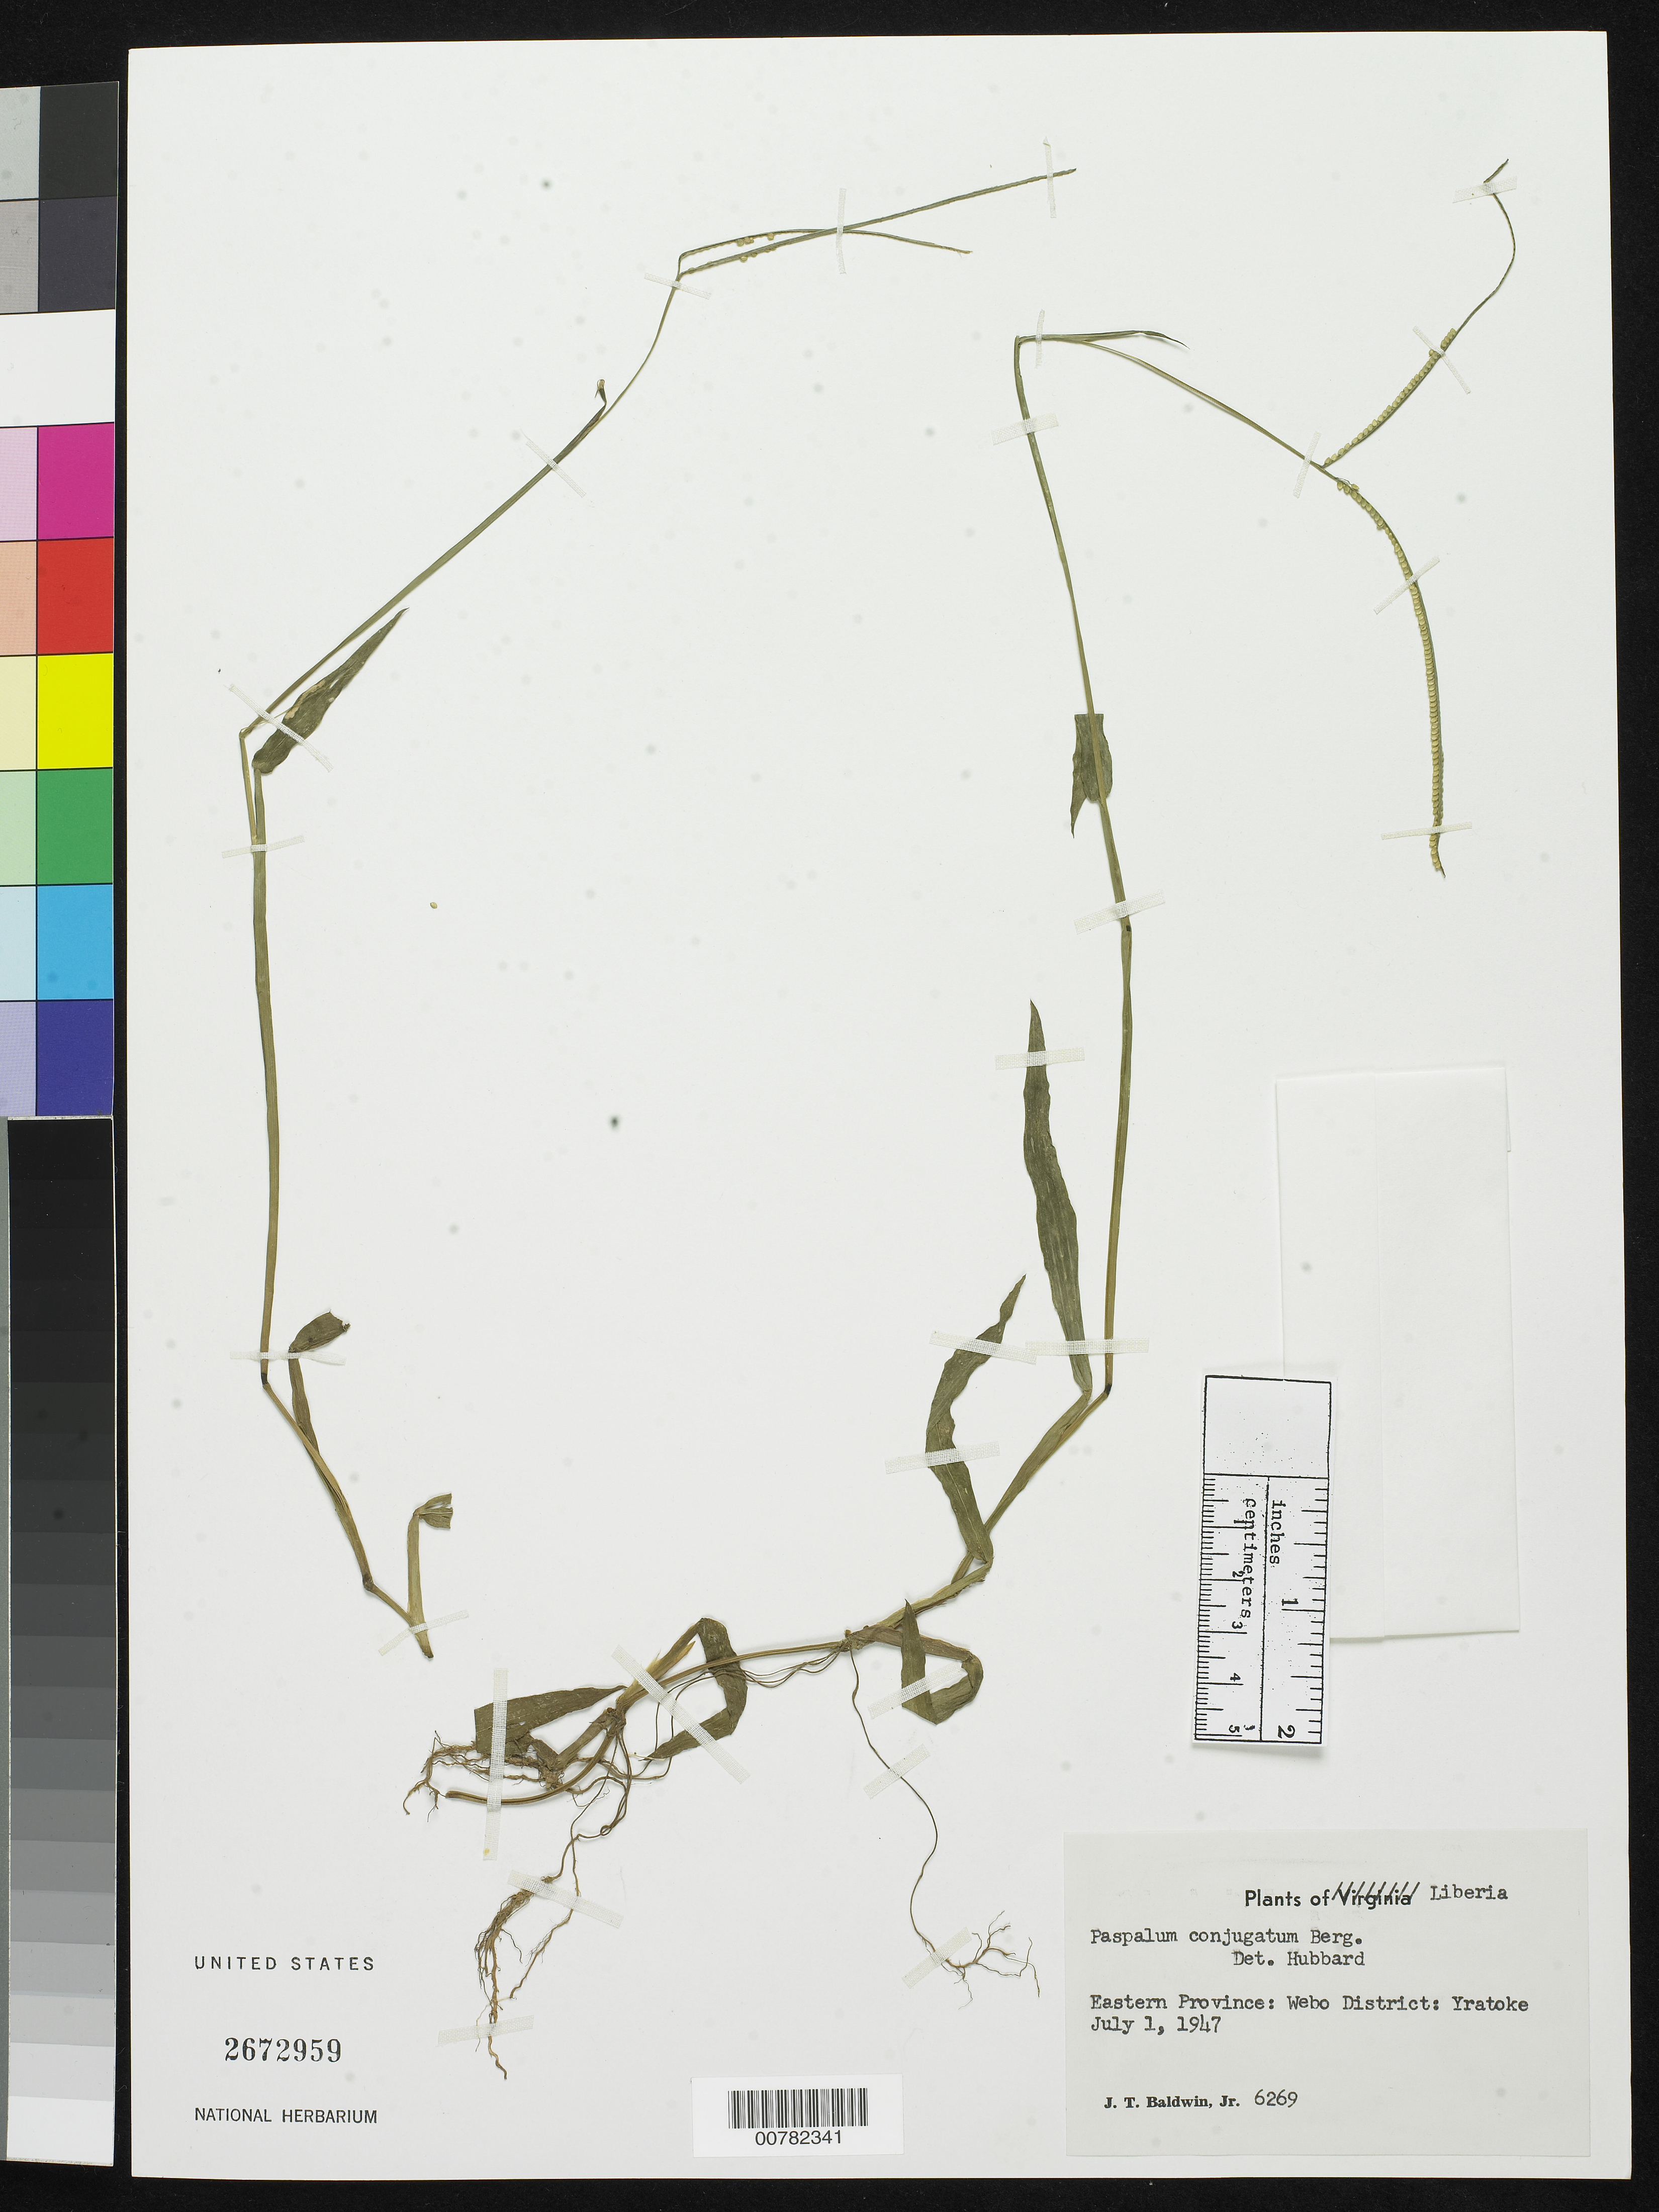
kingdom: Plantae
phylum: Tracheophyta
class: Liliopsida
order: Poales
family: Poaceae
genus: Paspalum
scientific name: Paspalum conjugatum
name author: P.J. Bergius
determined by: Hubbard, C. E.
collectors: J. T. Baldwin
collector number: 6269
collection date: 1947-07-01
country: Liberia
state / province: Grand Gedeh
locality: Webo District: Yratoke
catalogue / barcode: US 2672959